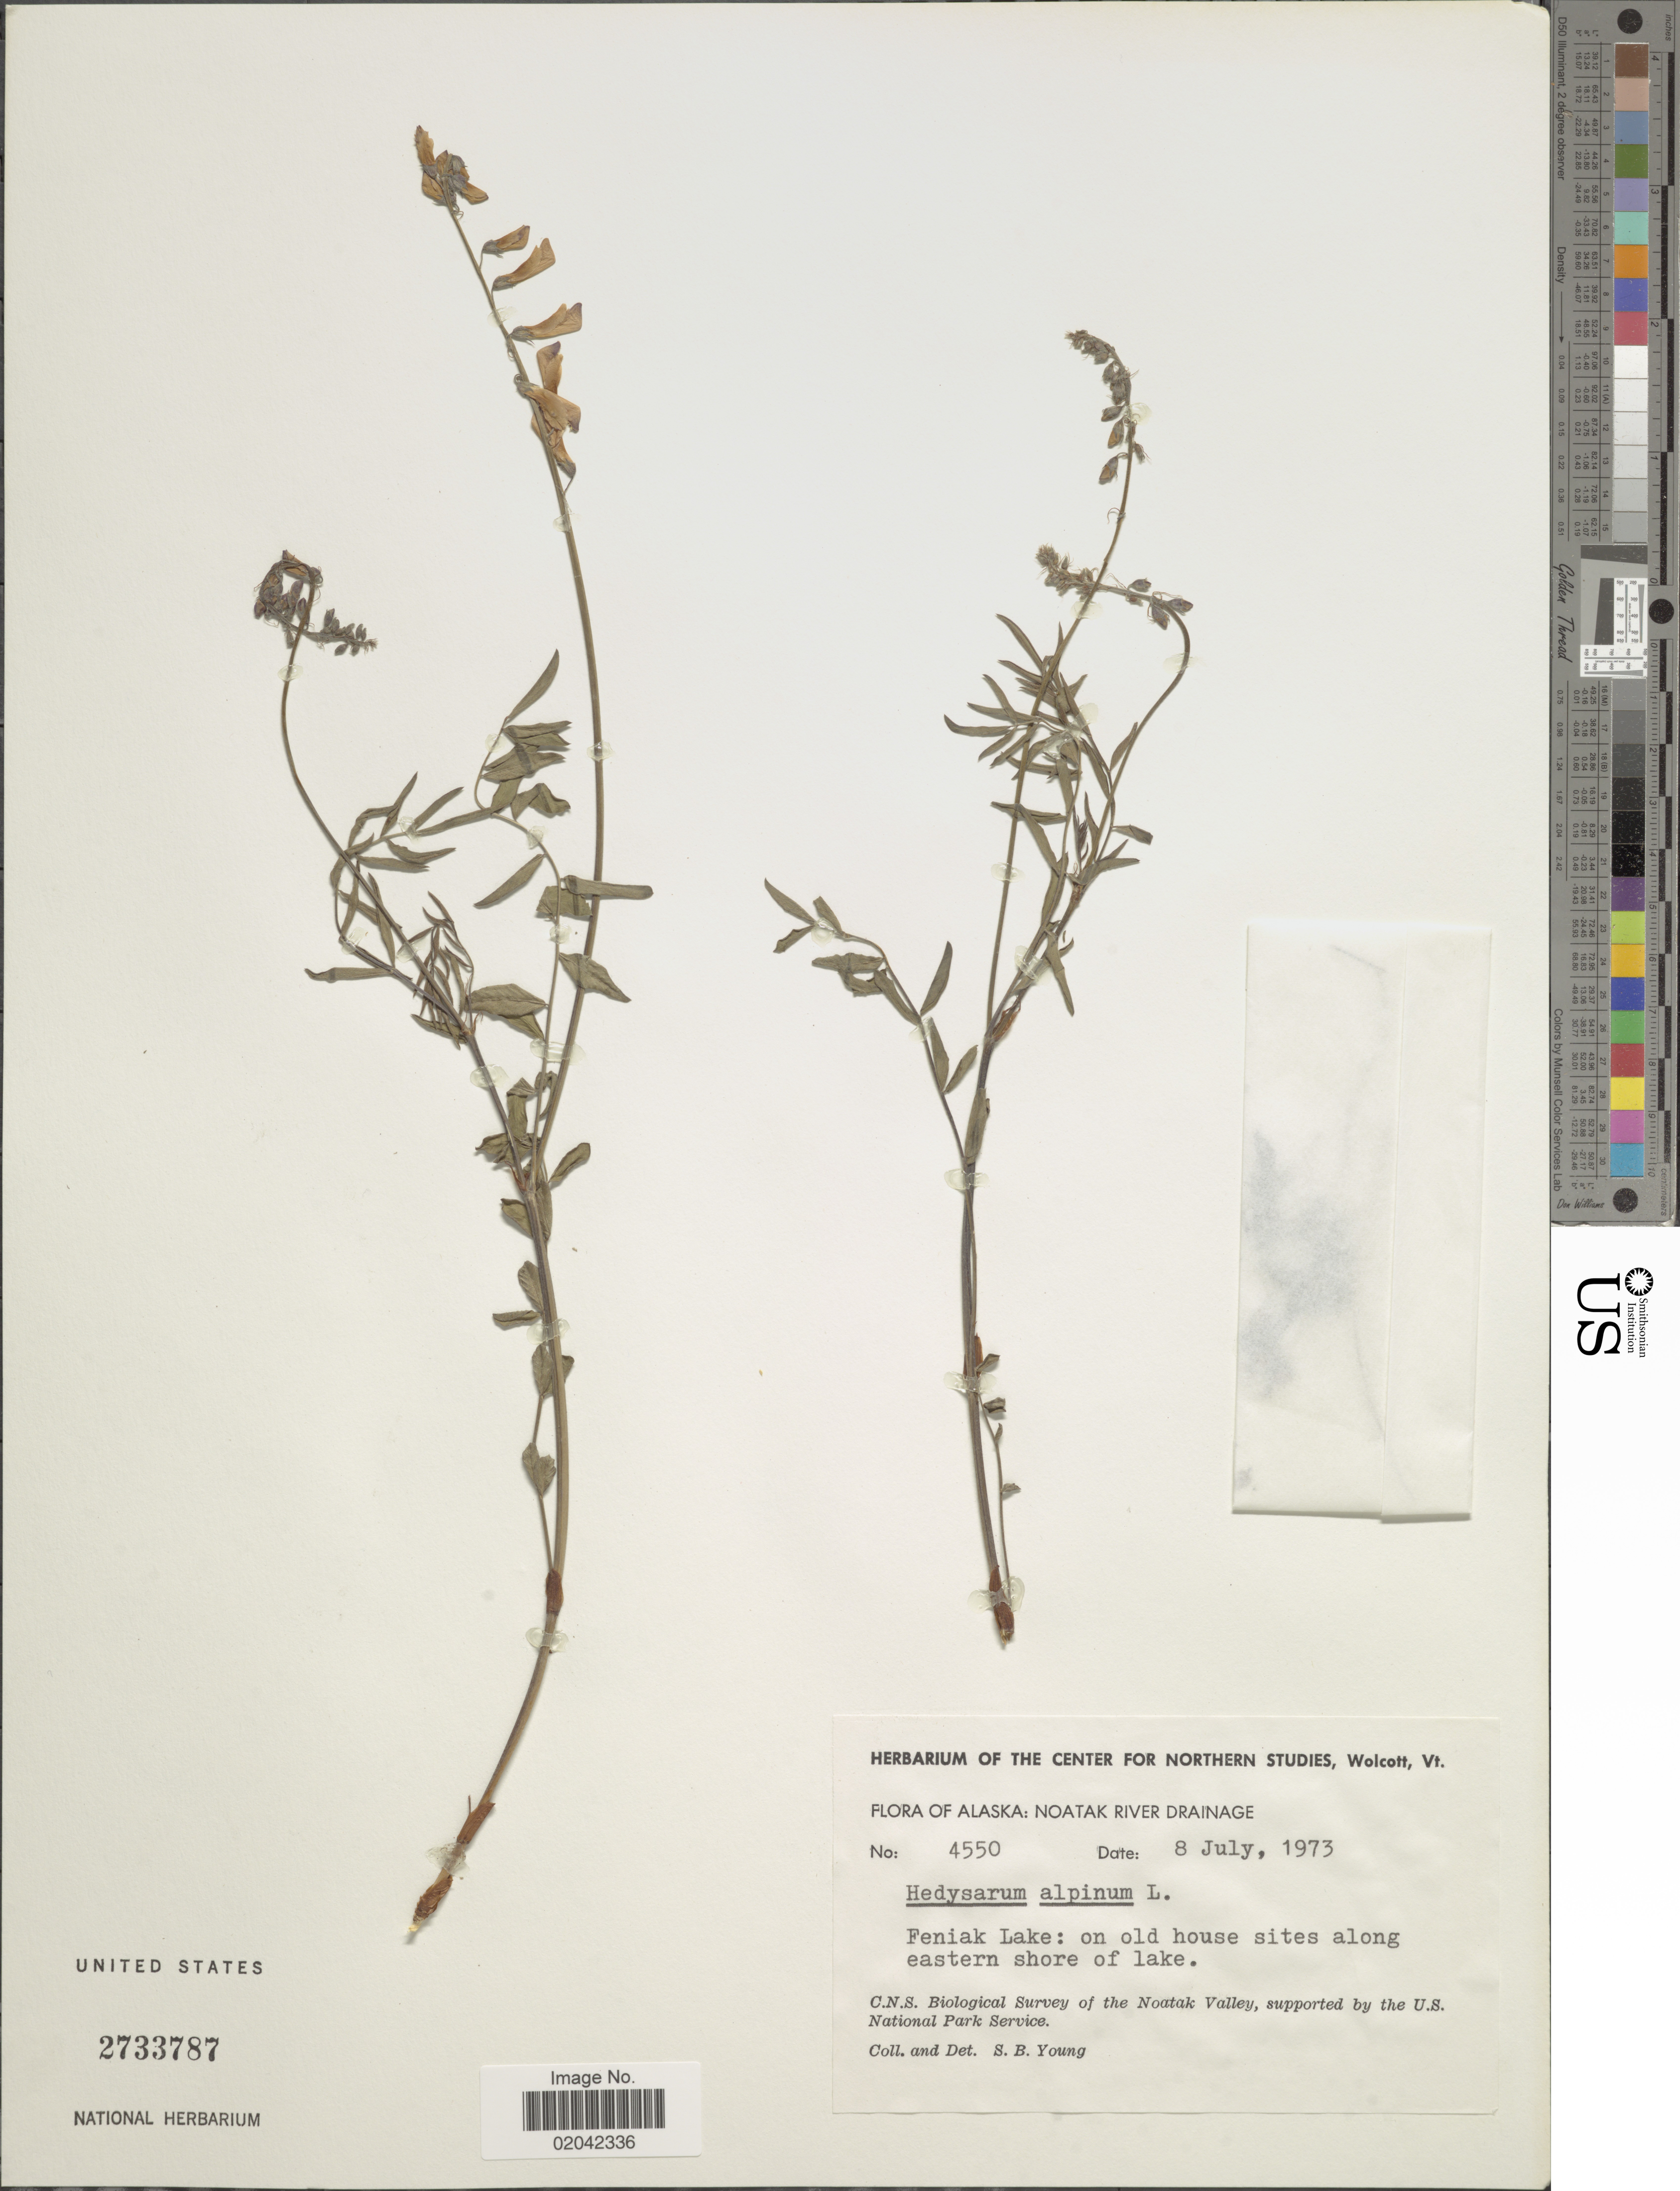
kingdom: Plantae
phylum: Tracheophyta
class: Magnoliopsida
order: Fabales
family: Fabaceae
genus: Hedysarum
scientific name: Hedysarum alpinum var. americanum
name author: Michx. ex Pursh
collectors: S. Young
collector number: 4550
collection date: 1973-07-08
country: United States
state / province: Alaska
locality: Noatak River Drainage, Feniak Lake, eastern shore of lake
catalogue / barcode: US 2733787